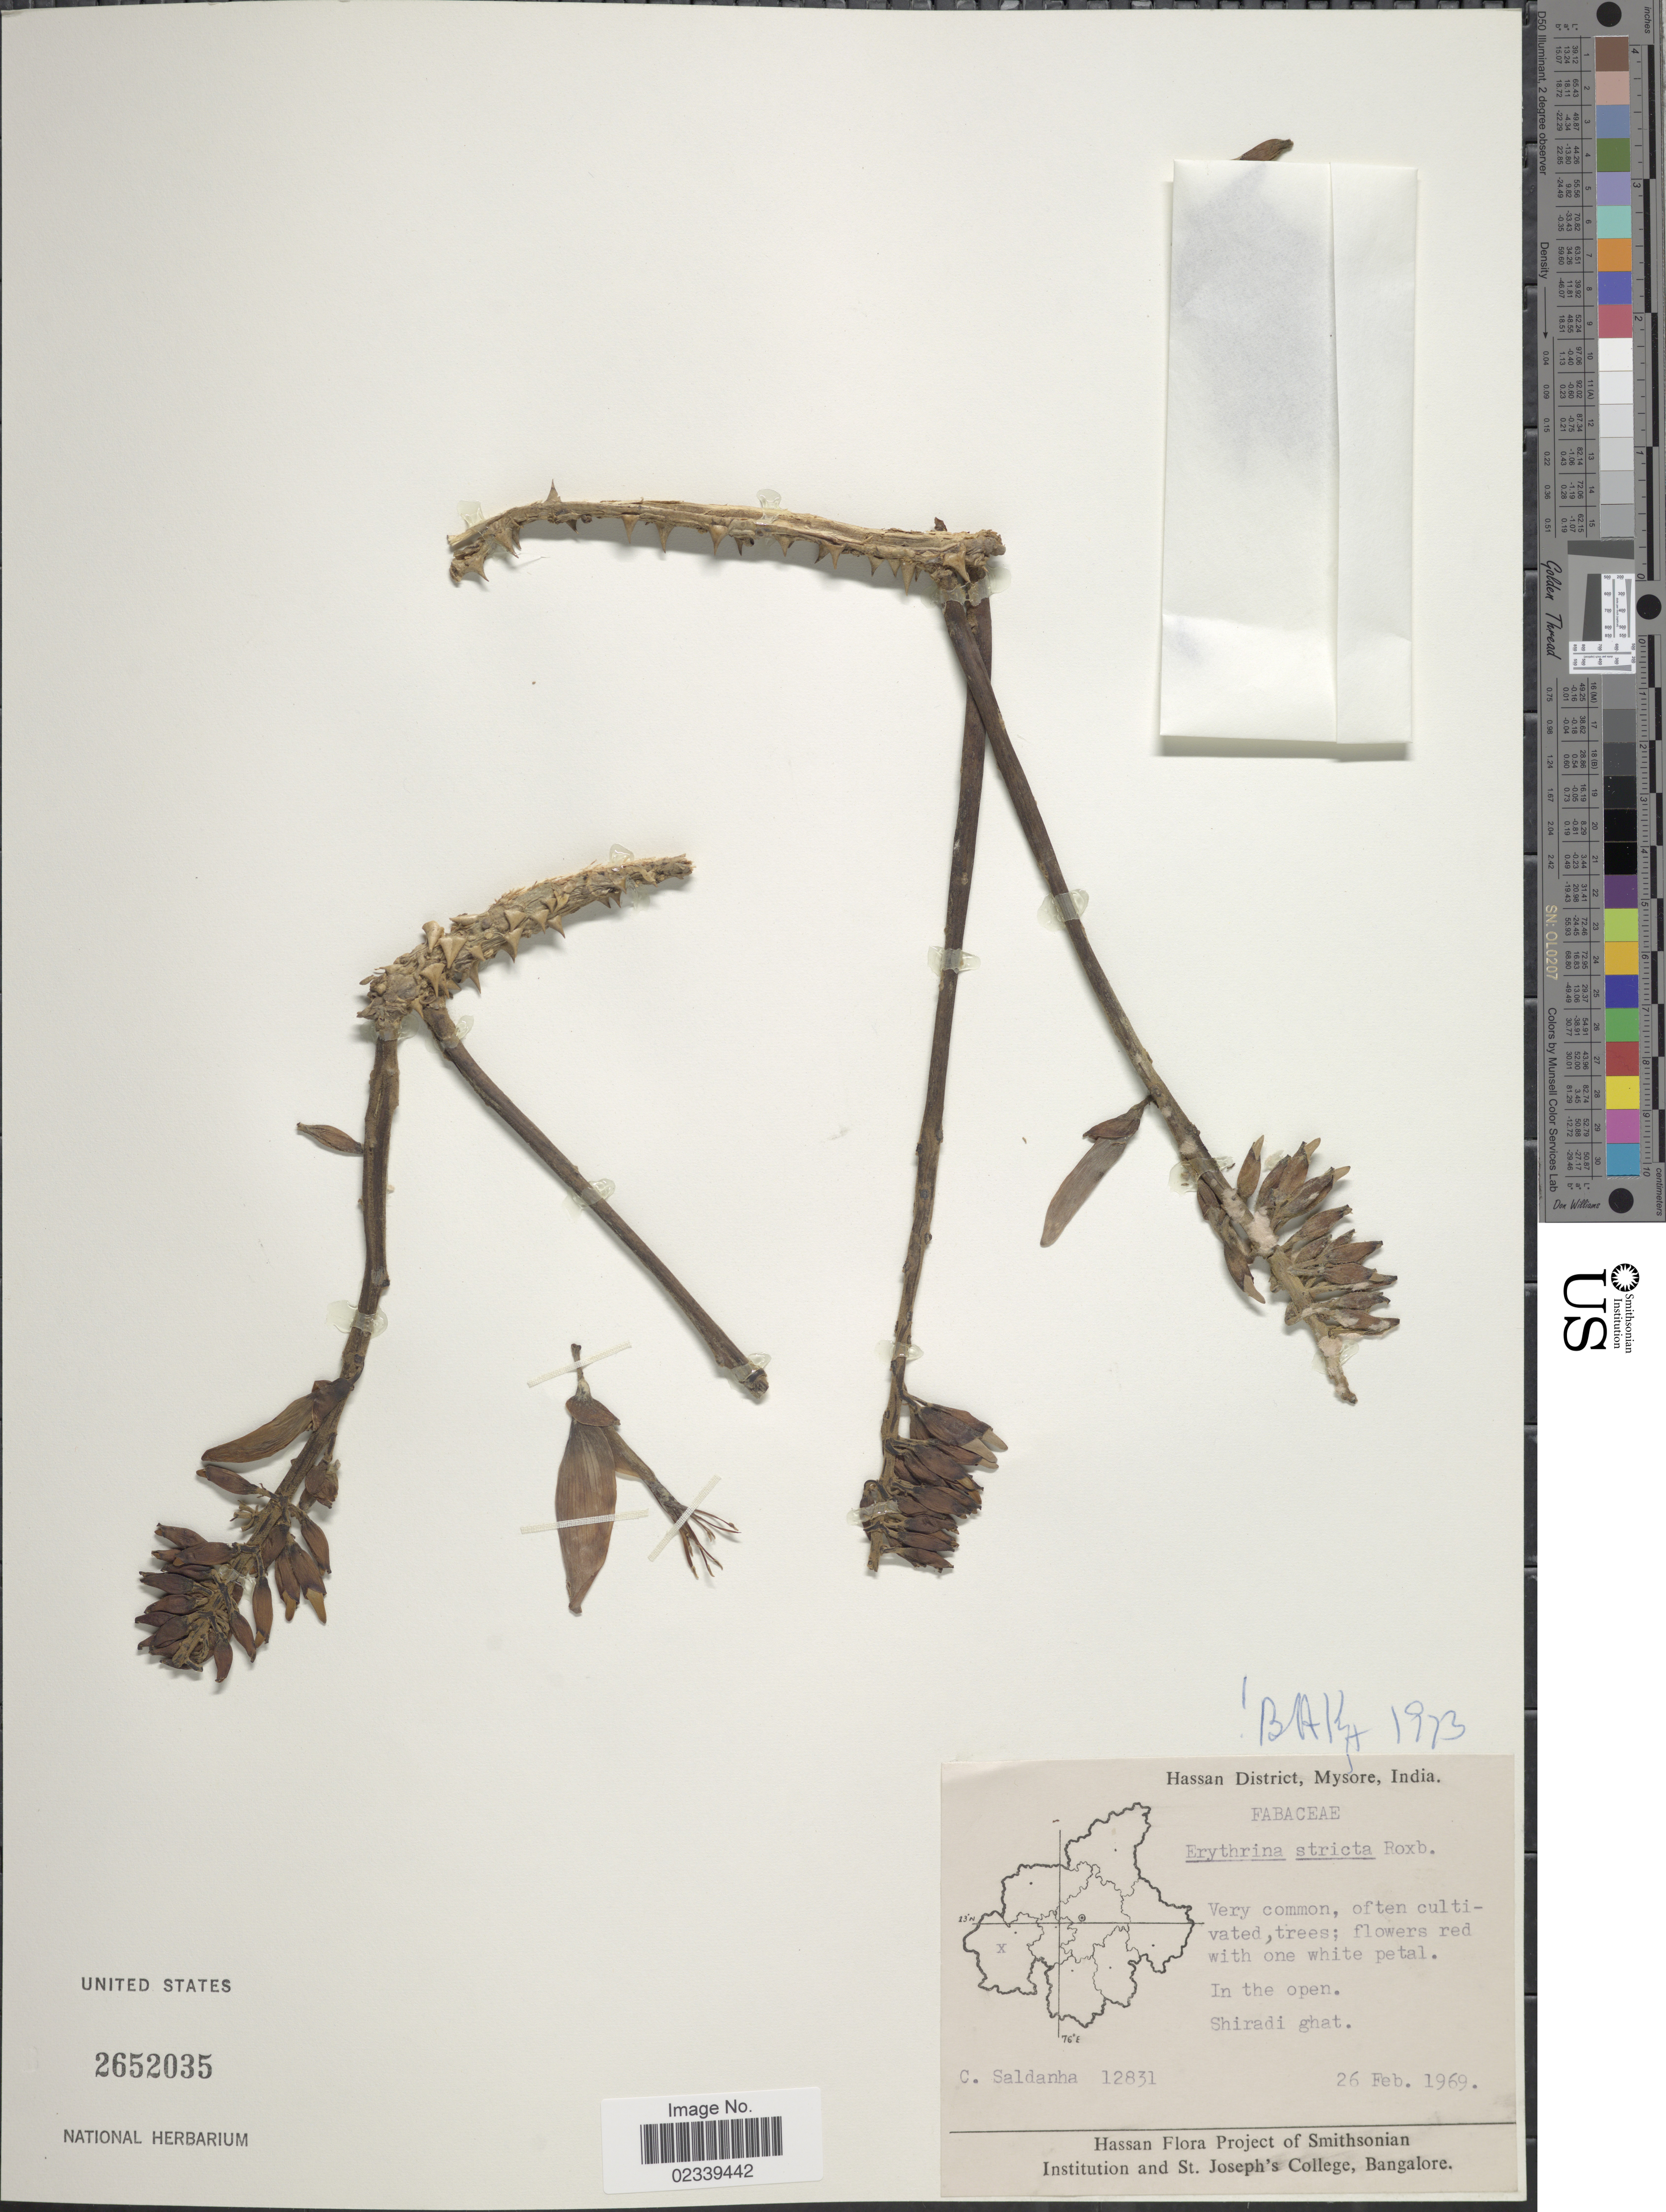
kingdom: Plantae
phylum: Tracheophyta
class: Magnoliopsida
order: Fabales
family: Fabaceae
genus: Erythrina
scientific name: Erythrina stricta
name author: Roxb.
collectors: C. Saldanha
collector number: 12831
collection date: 1969-02-26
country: India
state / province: Karnataka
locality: Hassan District, Mysore, in the open, Shiradi ghat.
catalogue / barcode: US 2652035